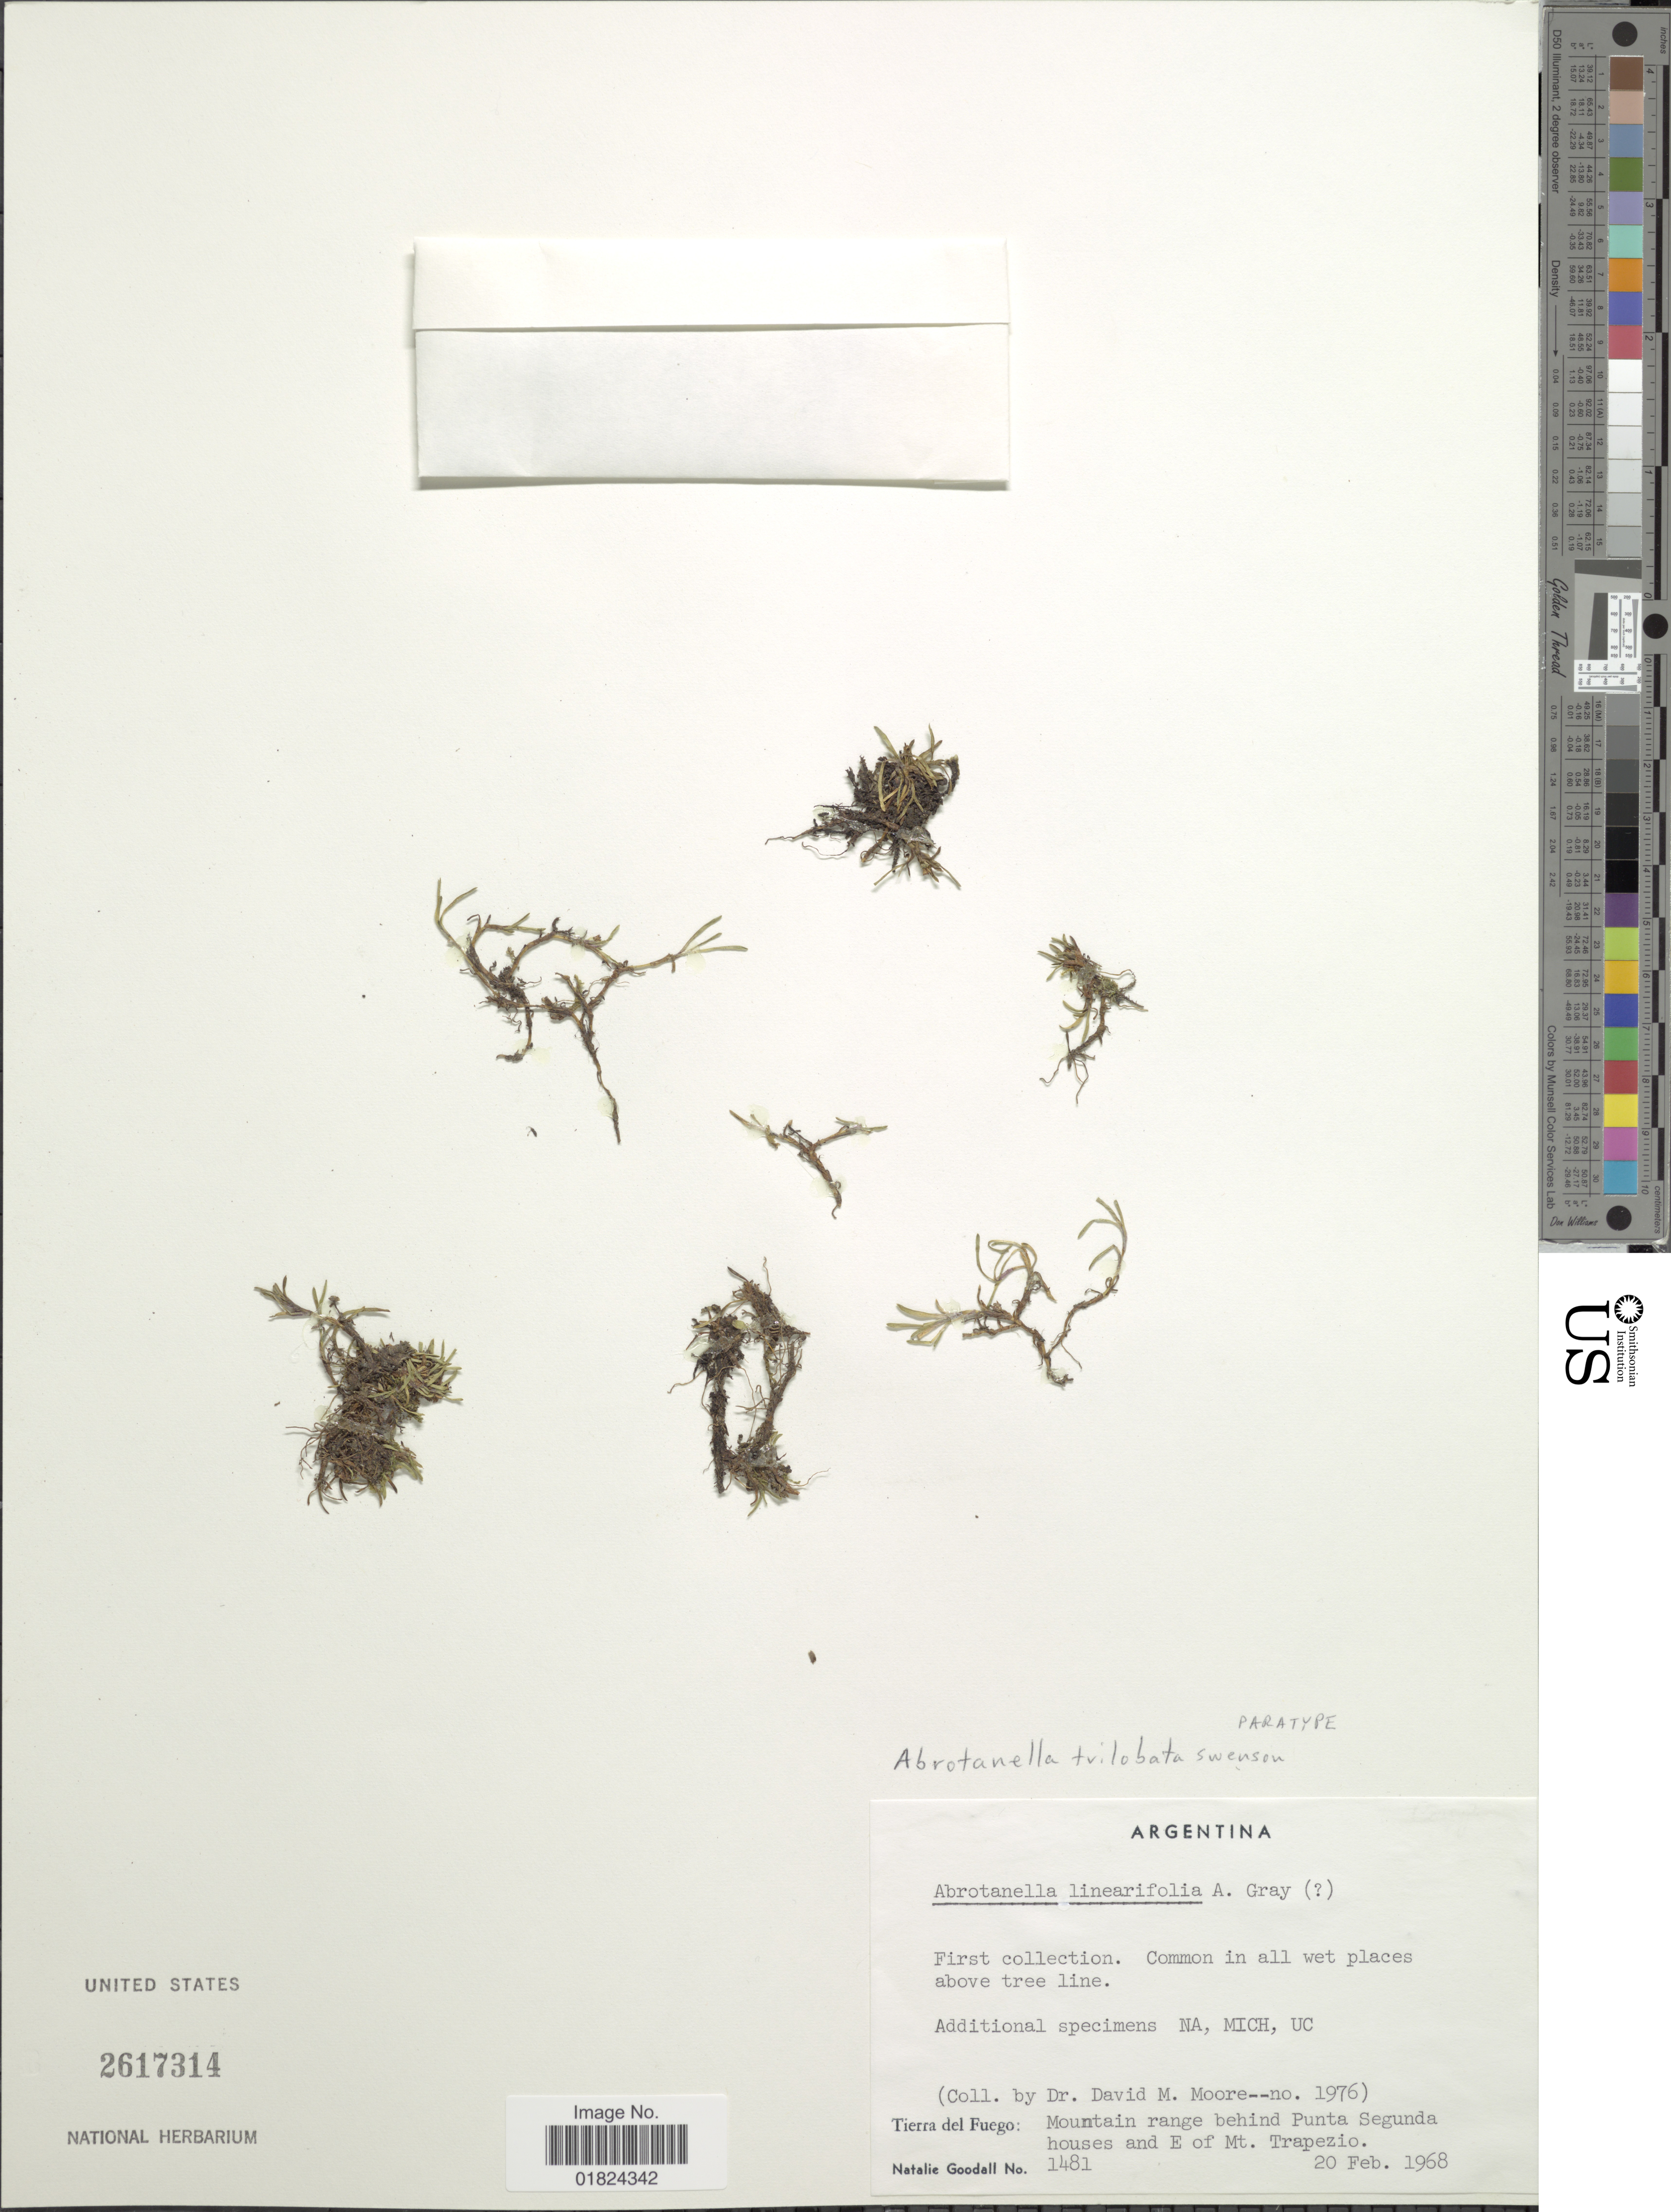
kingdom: Plantae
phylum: Tracheophyta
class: Magnoliopsida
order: Asterales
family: Asteraceae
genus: Abrotanella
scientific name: Abrotanella trilobata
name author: Swenson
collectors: D. Moore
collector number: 1481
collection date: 1968-02-20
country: Argentina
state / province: Tierra del Fuego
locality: Mountain range behind Punta Segunda houses and E of Mt. Trapezio.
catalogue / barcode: US 2617314